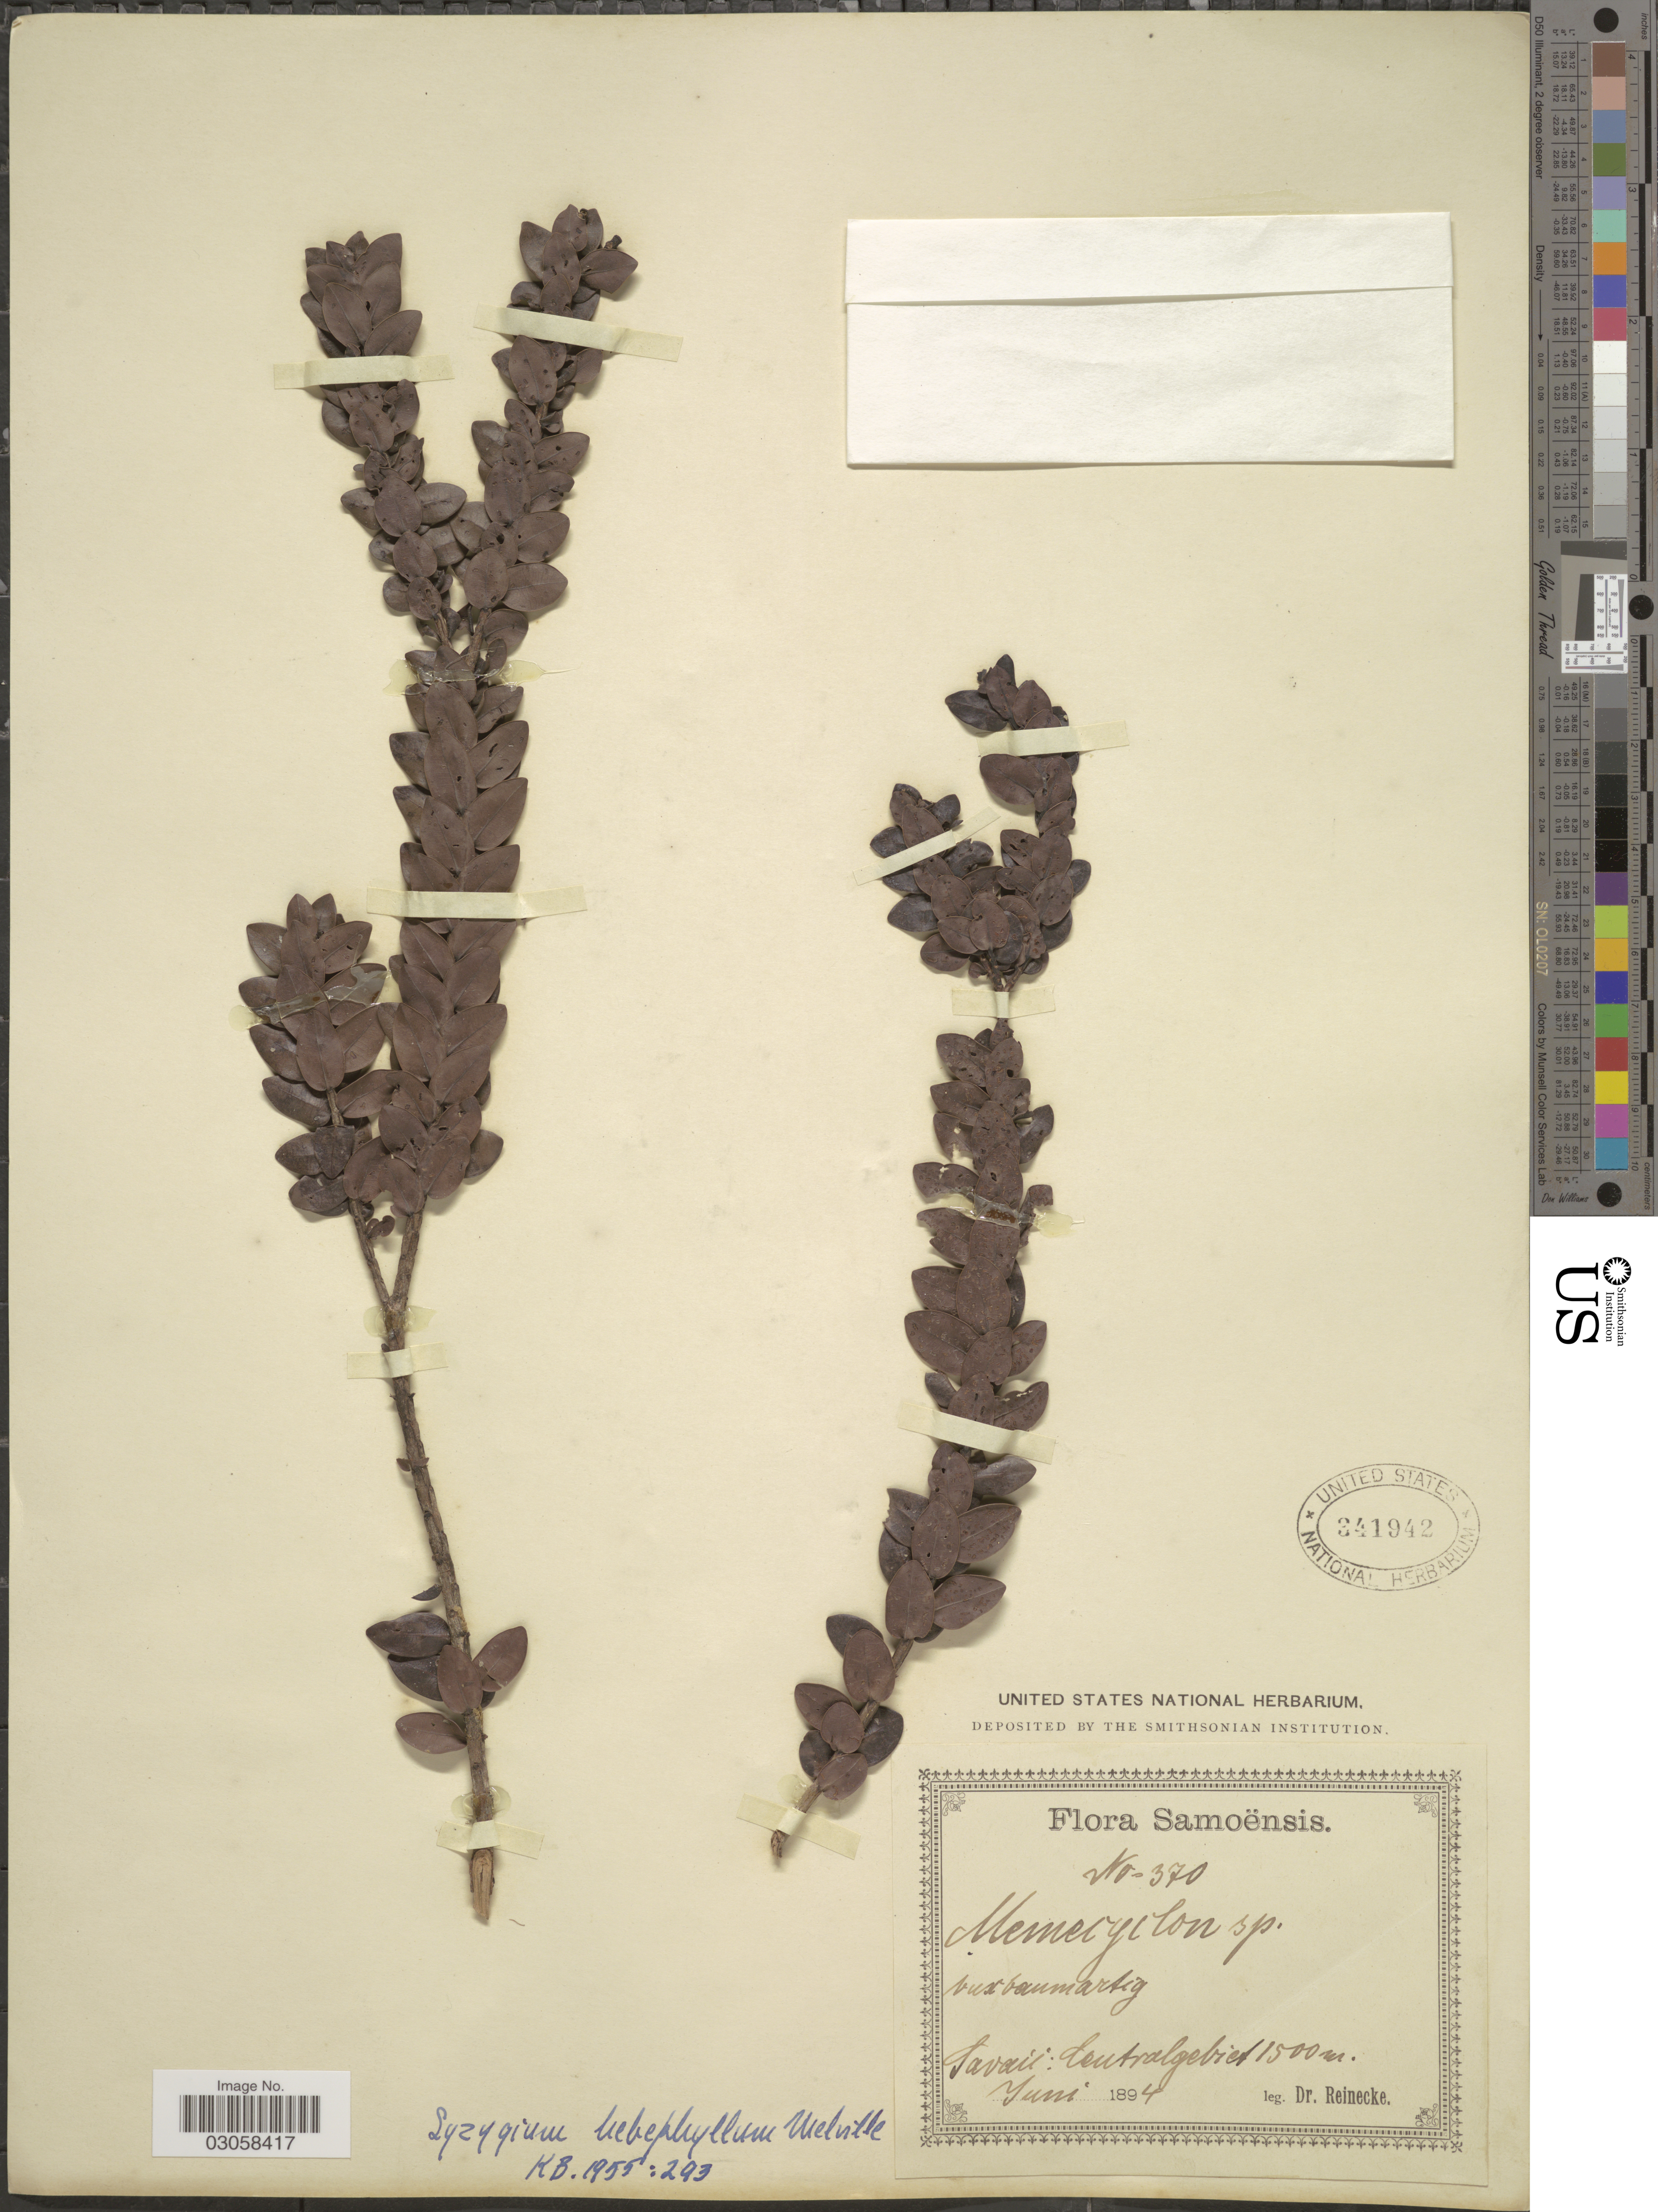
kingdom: Plantae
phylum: Tracheophyta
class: Magnoliopsida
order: Myrtales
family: Myrtaceae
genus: Syzygium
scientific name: Syzygium hebephyllum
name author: Melville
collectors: -- Reinecke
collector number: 370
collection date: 1894-06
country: Samoa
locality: Samoënsis. Savaii: Centralgebiet.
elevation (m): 1500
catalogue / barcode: US 341942